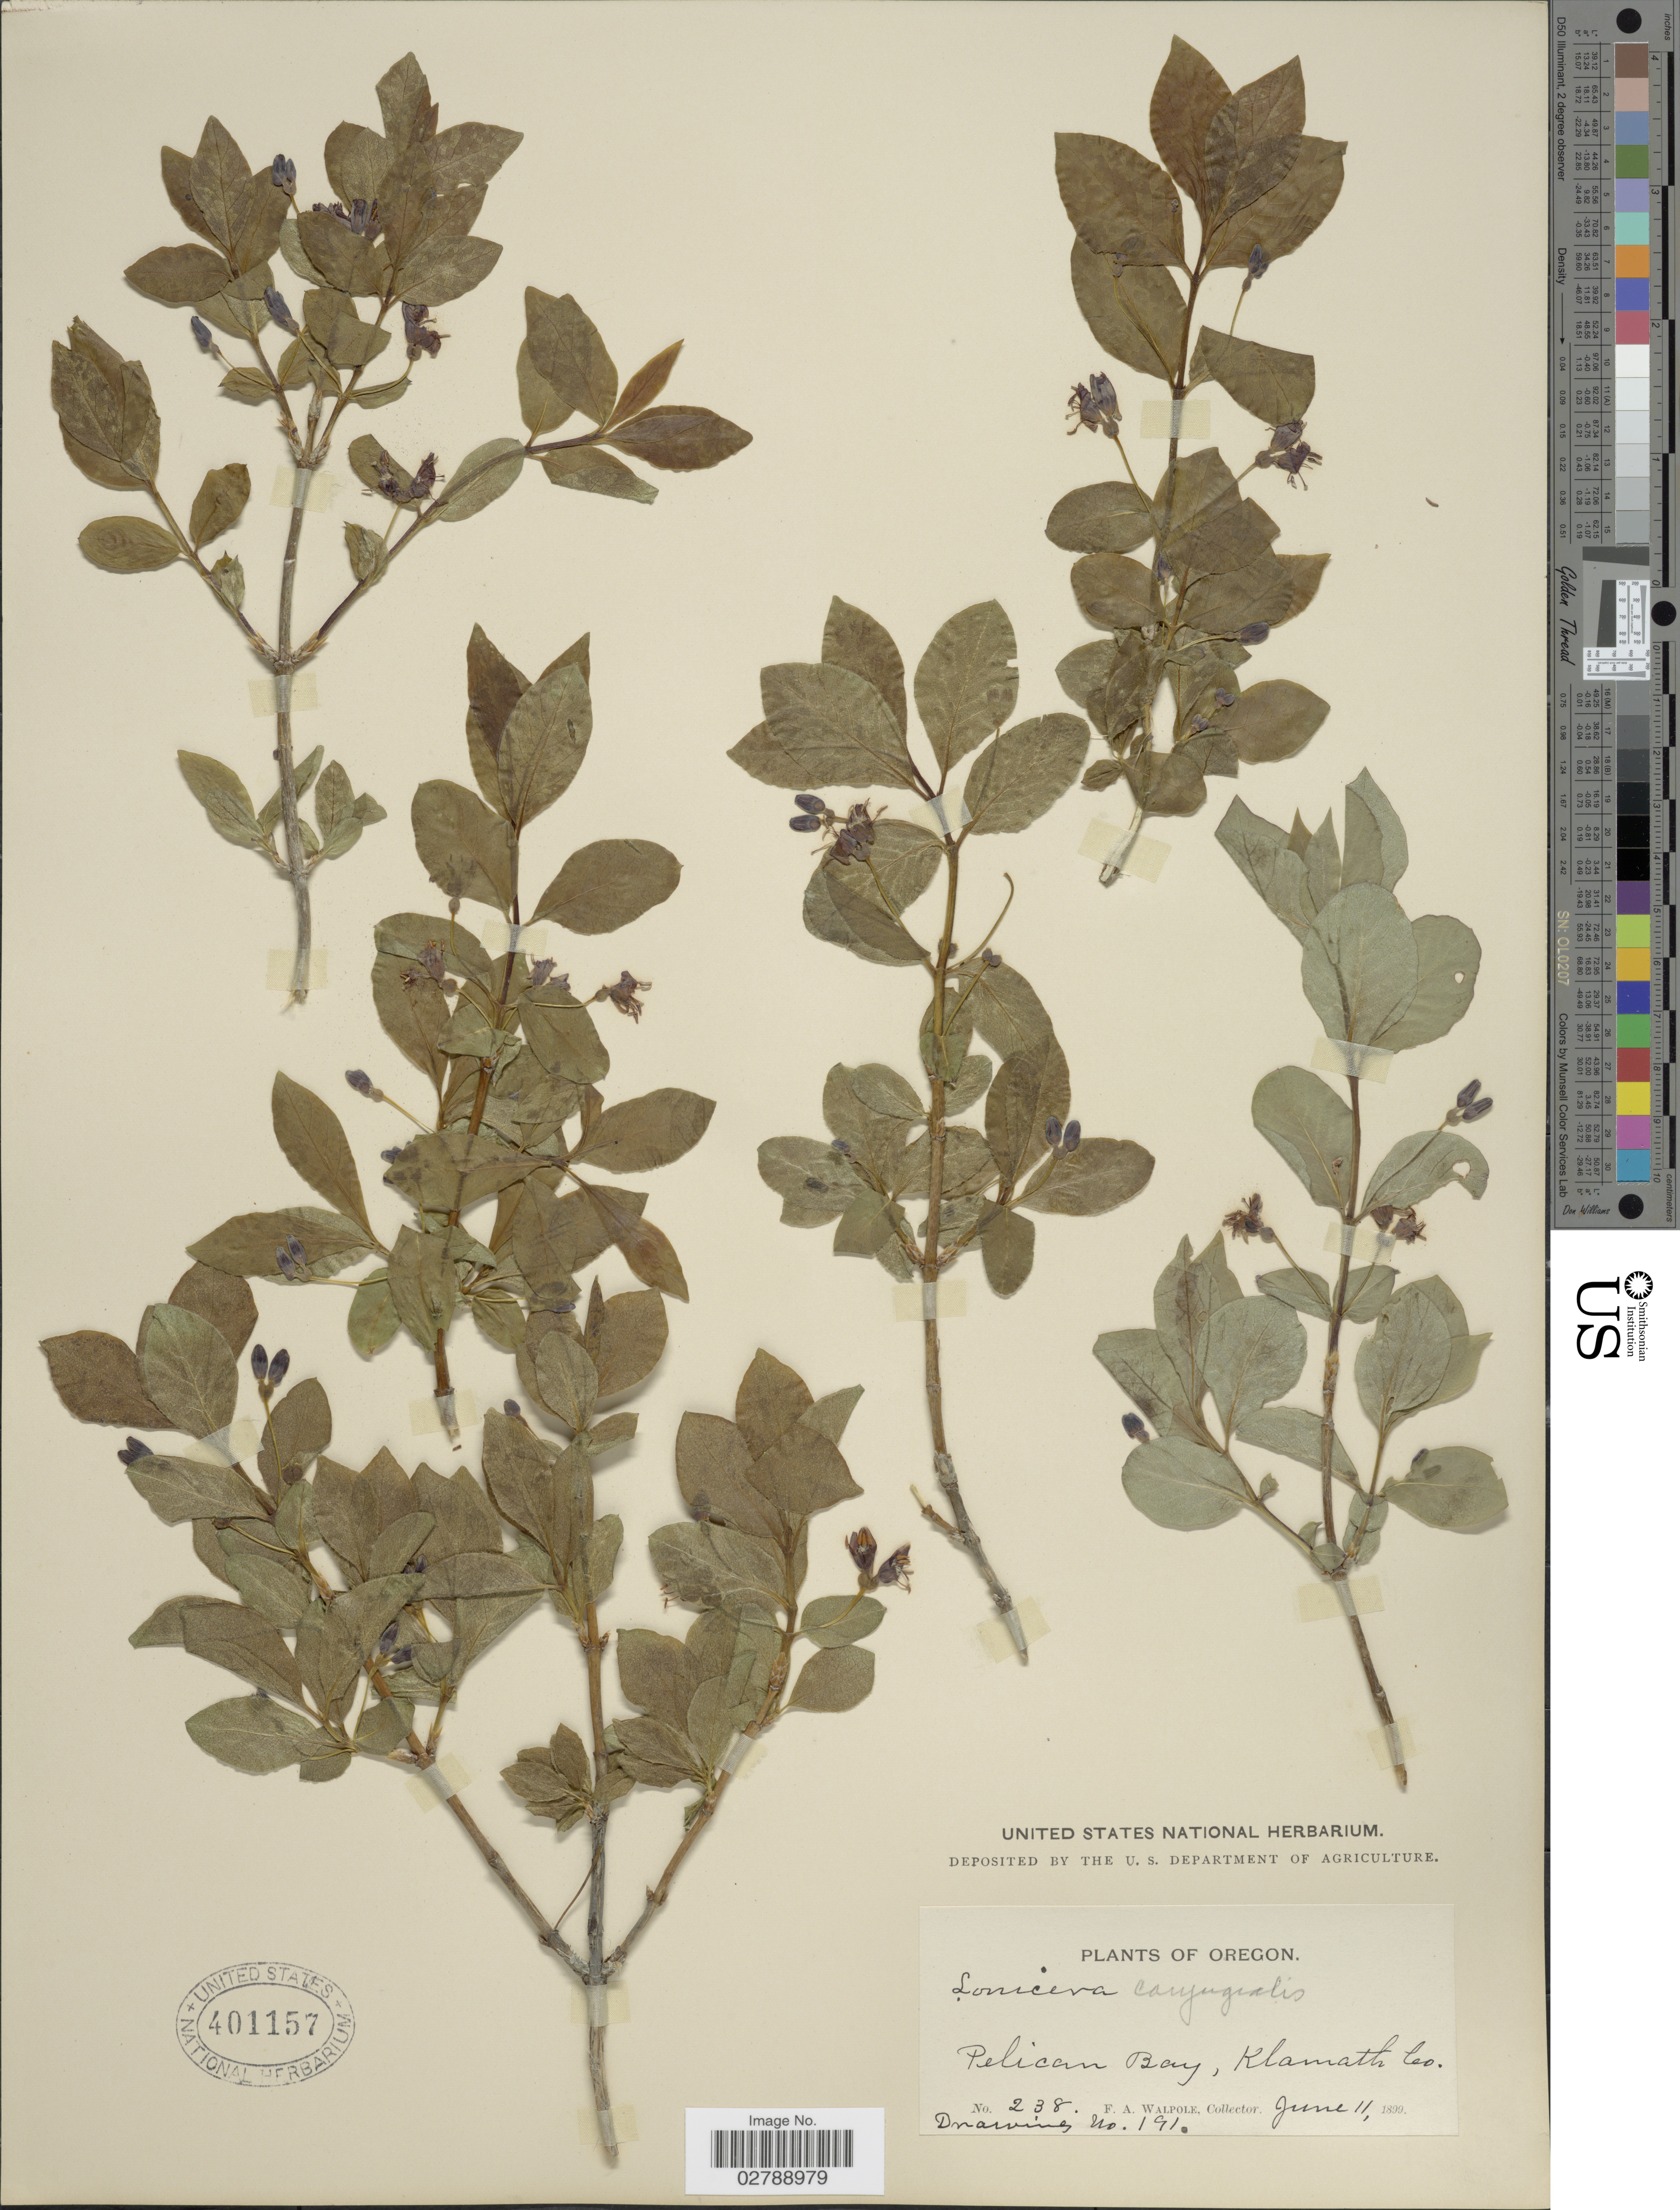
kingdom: Plantae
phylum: Tracheophyta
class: Magnoliopsida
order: Dipsacales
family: Caprifoliaceae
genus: Lonicera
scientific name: Lonicera conjugialis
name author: Kellogg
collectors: F. Walpole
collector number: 238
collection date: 1899-06-11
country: United States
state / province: Oregon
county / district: Klamath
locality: Pelican Bay, Klamath Co.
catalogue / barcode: US 401157